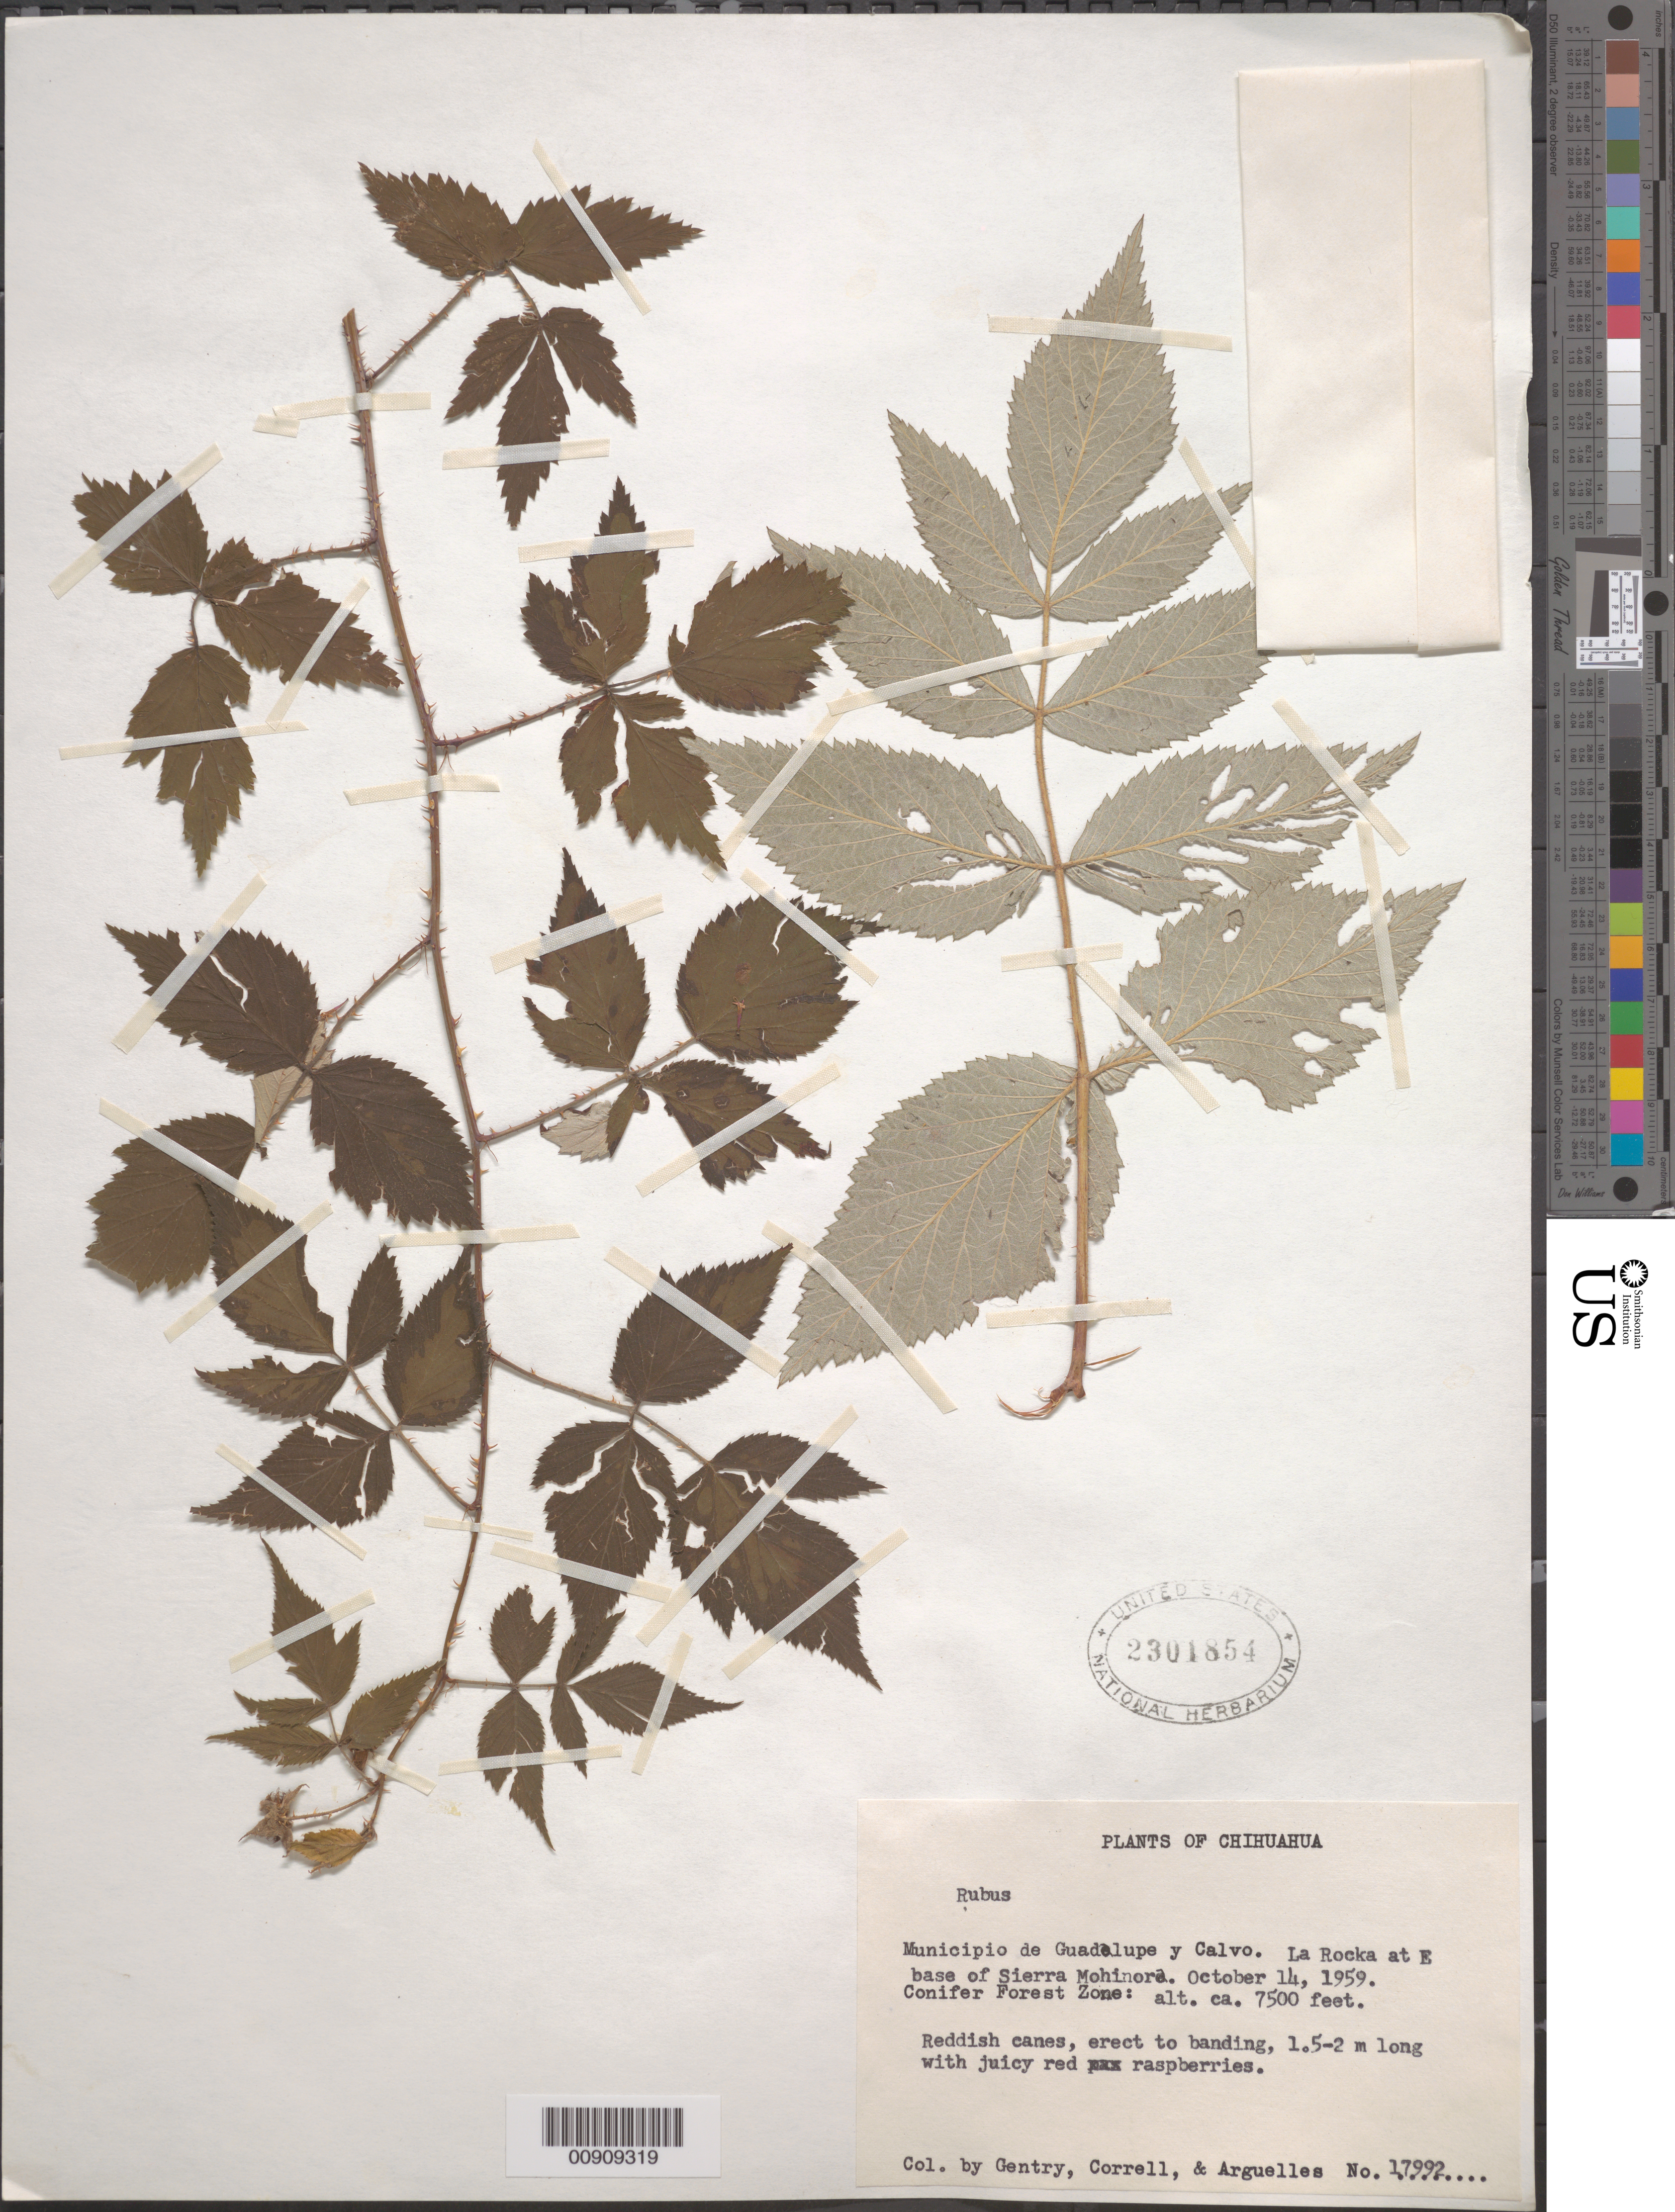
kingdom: Plantae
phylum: Tracheophyta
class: Magnoliopsida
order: Rosales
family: Rosaceae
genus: Rubus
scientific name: Rubus sp.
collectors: Gentry, --, -- Correll & Arguelles, --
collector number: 17992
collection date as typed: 14 Oct 1959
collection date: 1959-10-14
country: Mexico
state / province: Chihuahua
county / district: Guadalupe y Calvo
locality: Municipio de Guadalupe y Calvo. La Rocka at E base of Sierra Mohinora.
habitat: Conifer Forest Zone.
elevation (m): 2286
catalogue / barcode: US 2301854